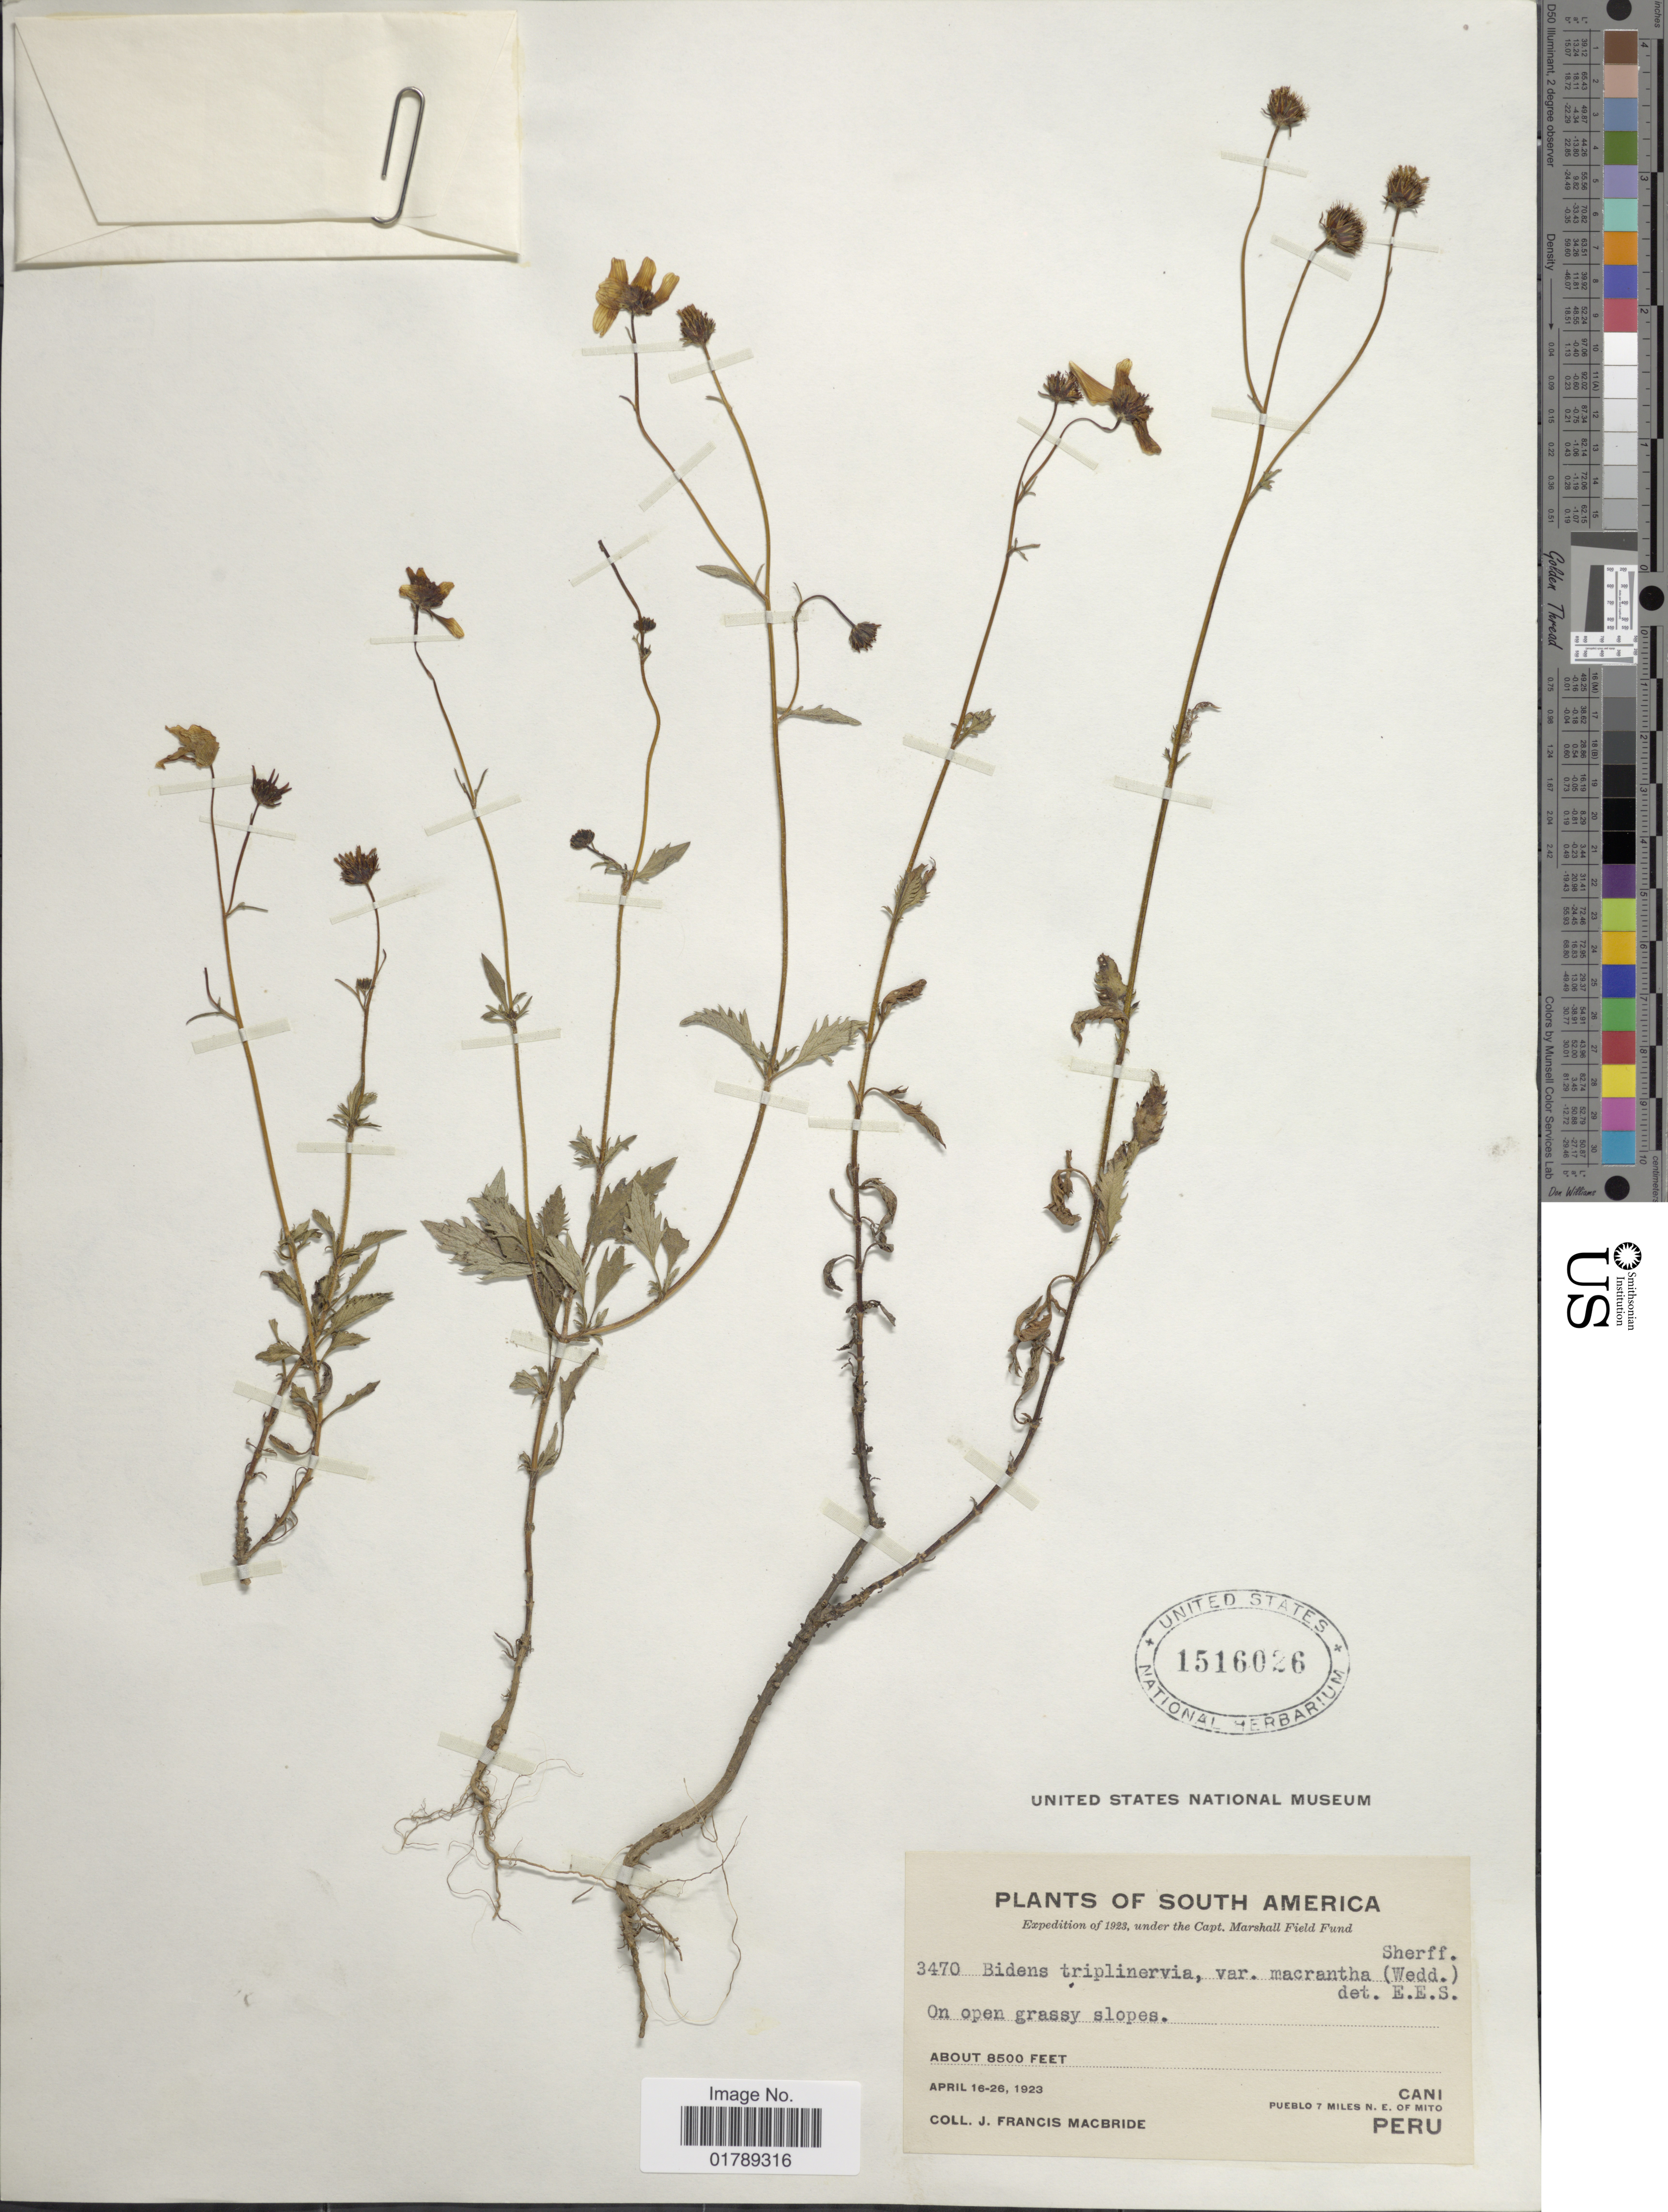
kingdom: Plantae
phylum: Tracheophyta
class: Magnoliopsida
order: Asterales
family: Asteraceae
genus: Bidens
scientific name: Bidens triplinervia var. macrantha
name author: (Wedd.) Sherff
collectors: J. F. Macbride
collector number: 3470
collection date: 1923-04-16/1923-04-26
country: Peru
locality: Cani. Pueblo 7 miles N. E. of Mito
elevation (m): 2591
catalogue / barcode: US 1516026